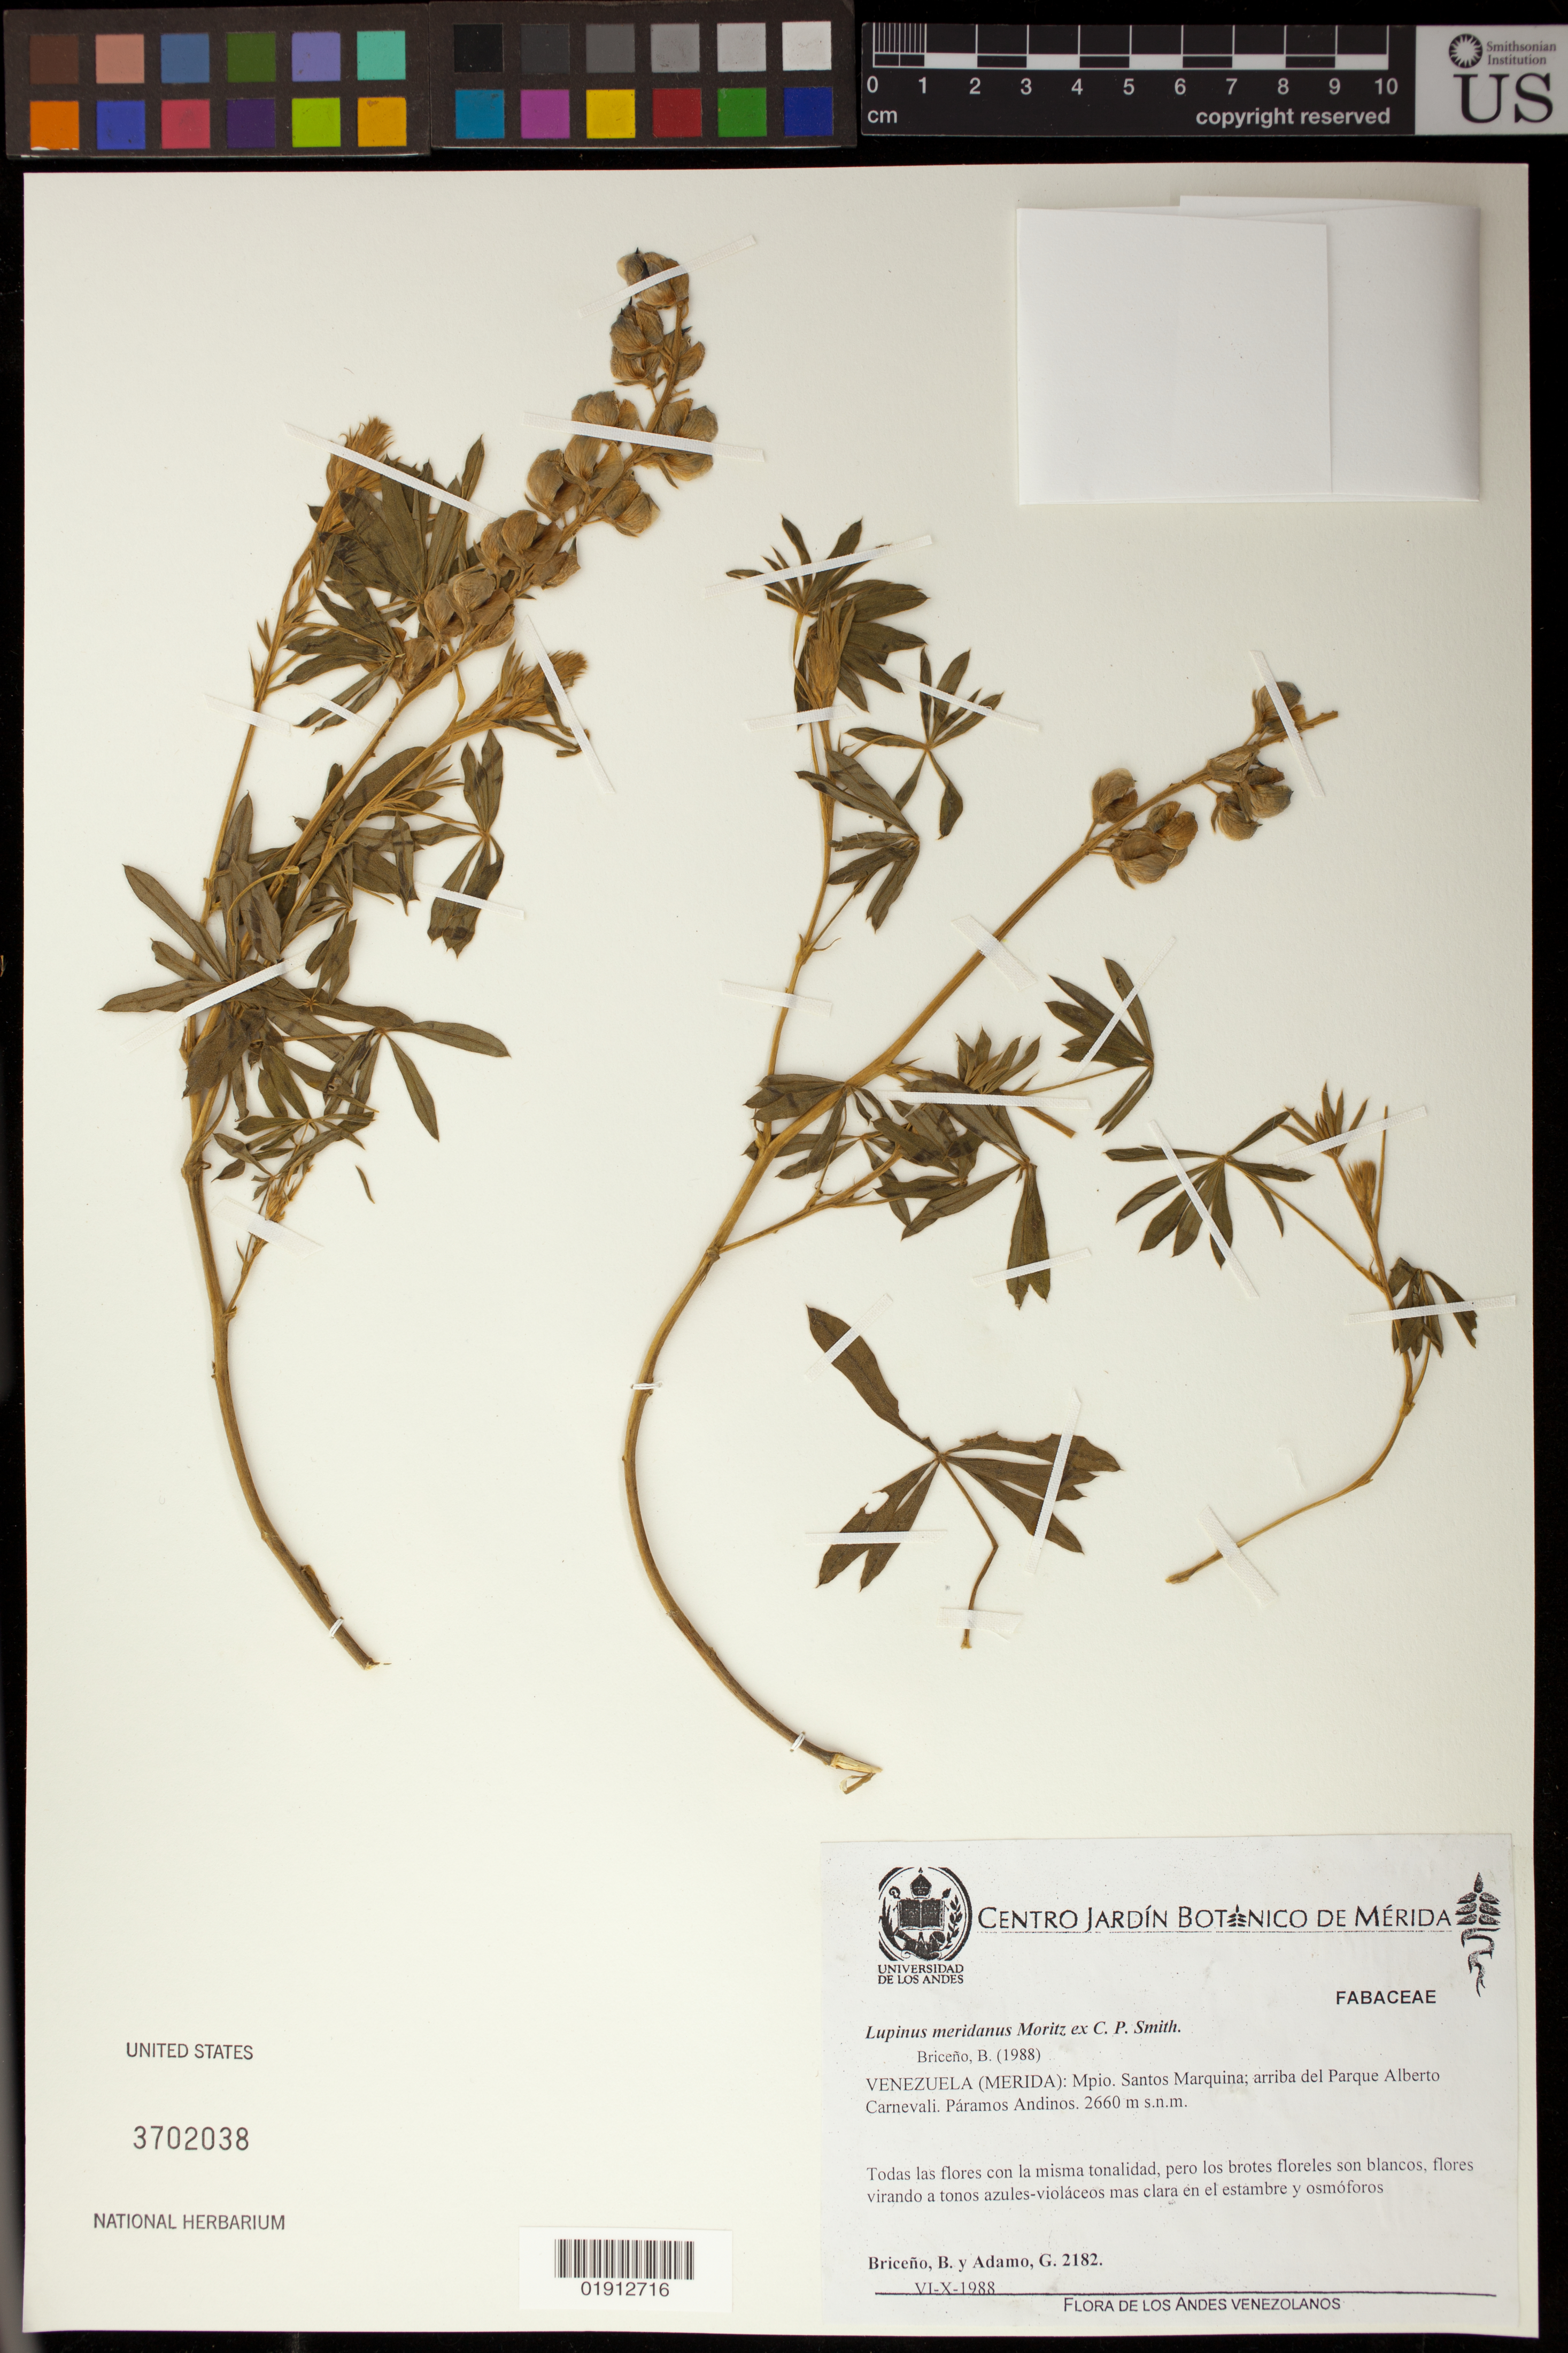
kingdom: Plantae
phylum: Tracheophyta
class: Magnoliopsida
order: Fabales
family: Fabaceae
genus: Lupinus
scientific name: Lupinus meridanus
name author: Moritz ex C.P. Sm.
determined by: Briceño, B.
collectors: B. Briceño & G. Adamo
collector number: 2182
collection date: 1988-10-07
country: Venezuela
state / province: Mérida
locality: Mpio. Santos Marquina; arriba del Parque Alberto Carnevali. Paramos Andinos.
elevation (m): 2660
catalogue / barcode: US 3702038